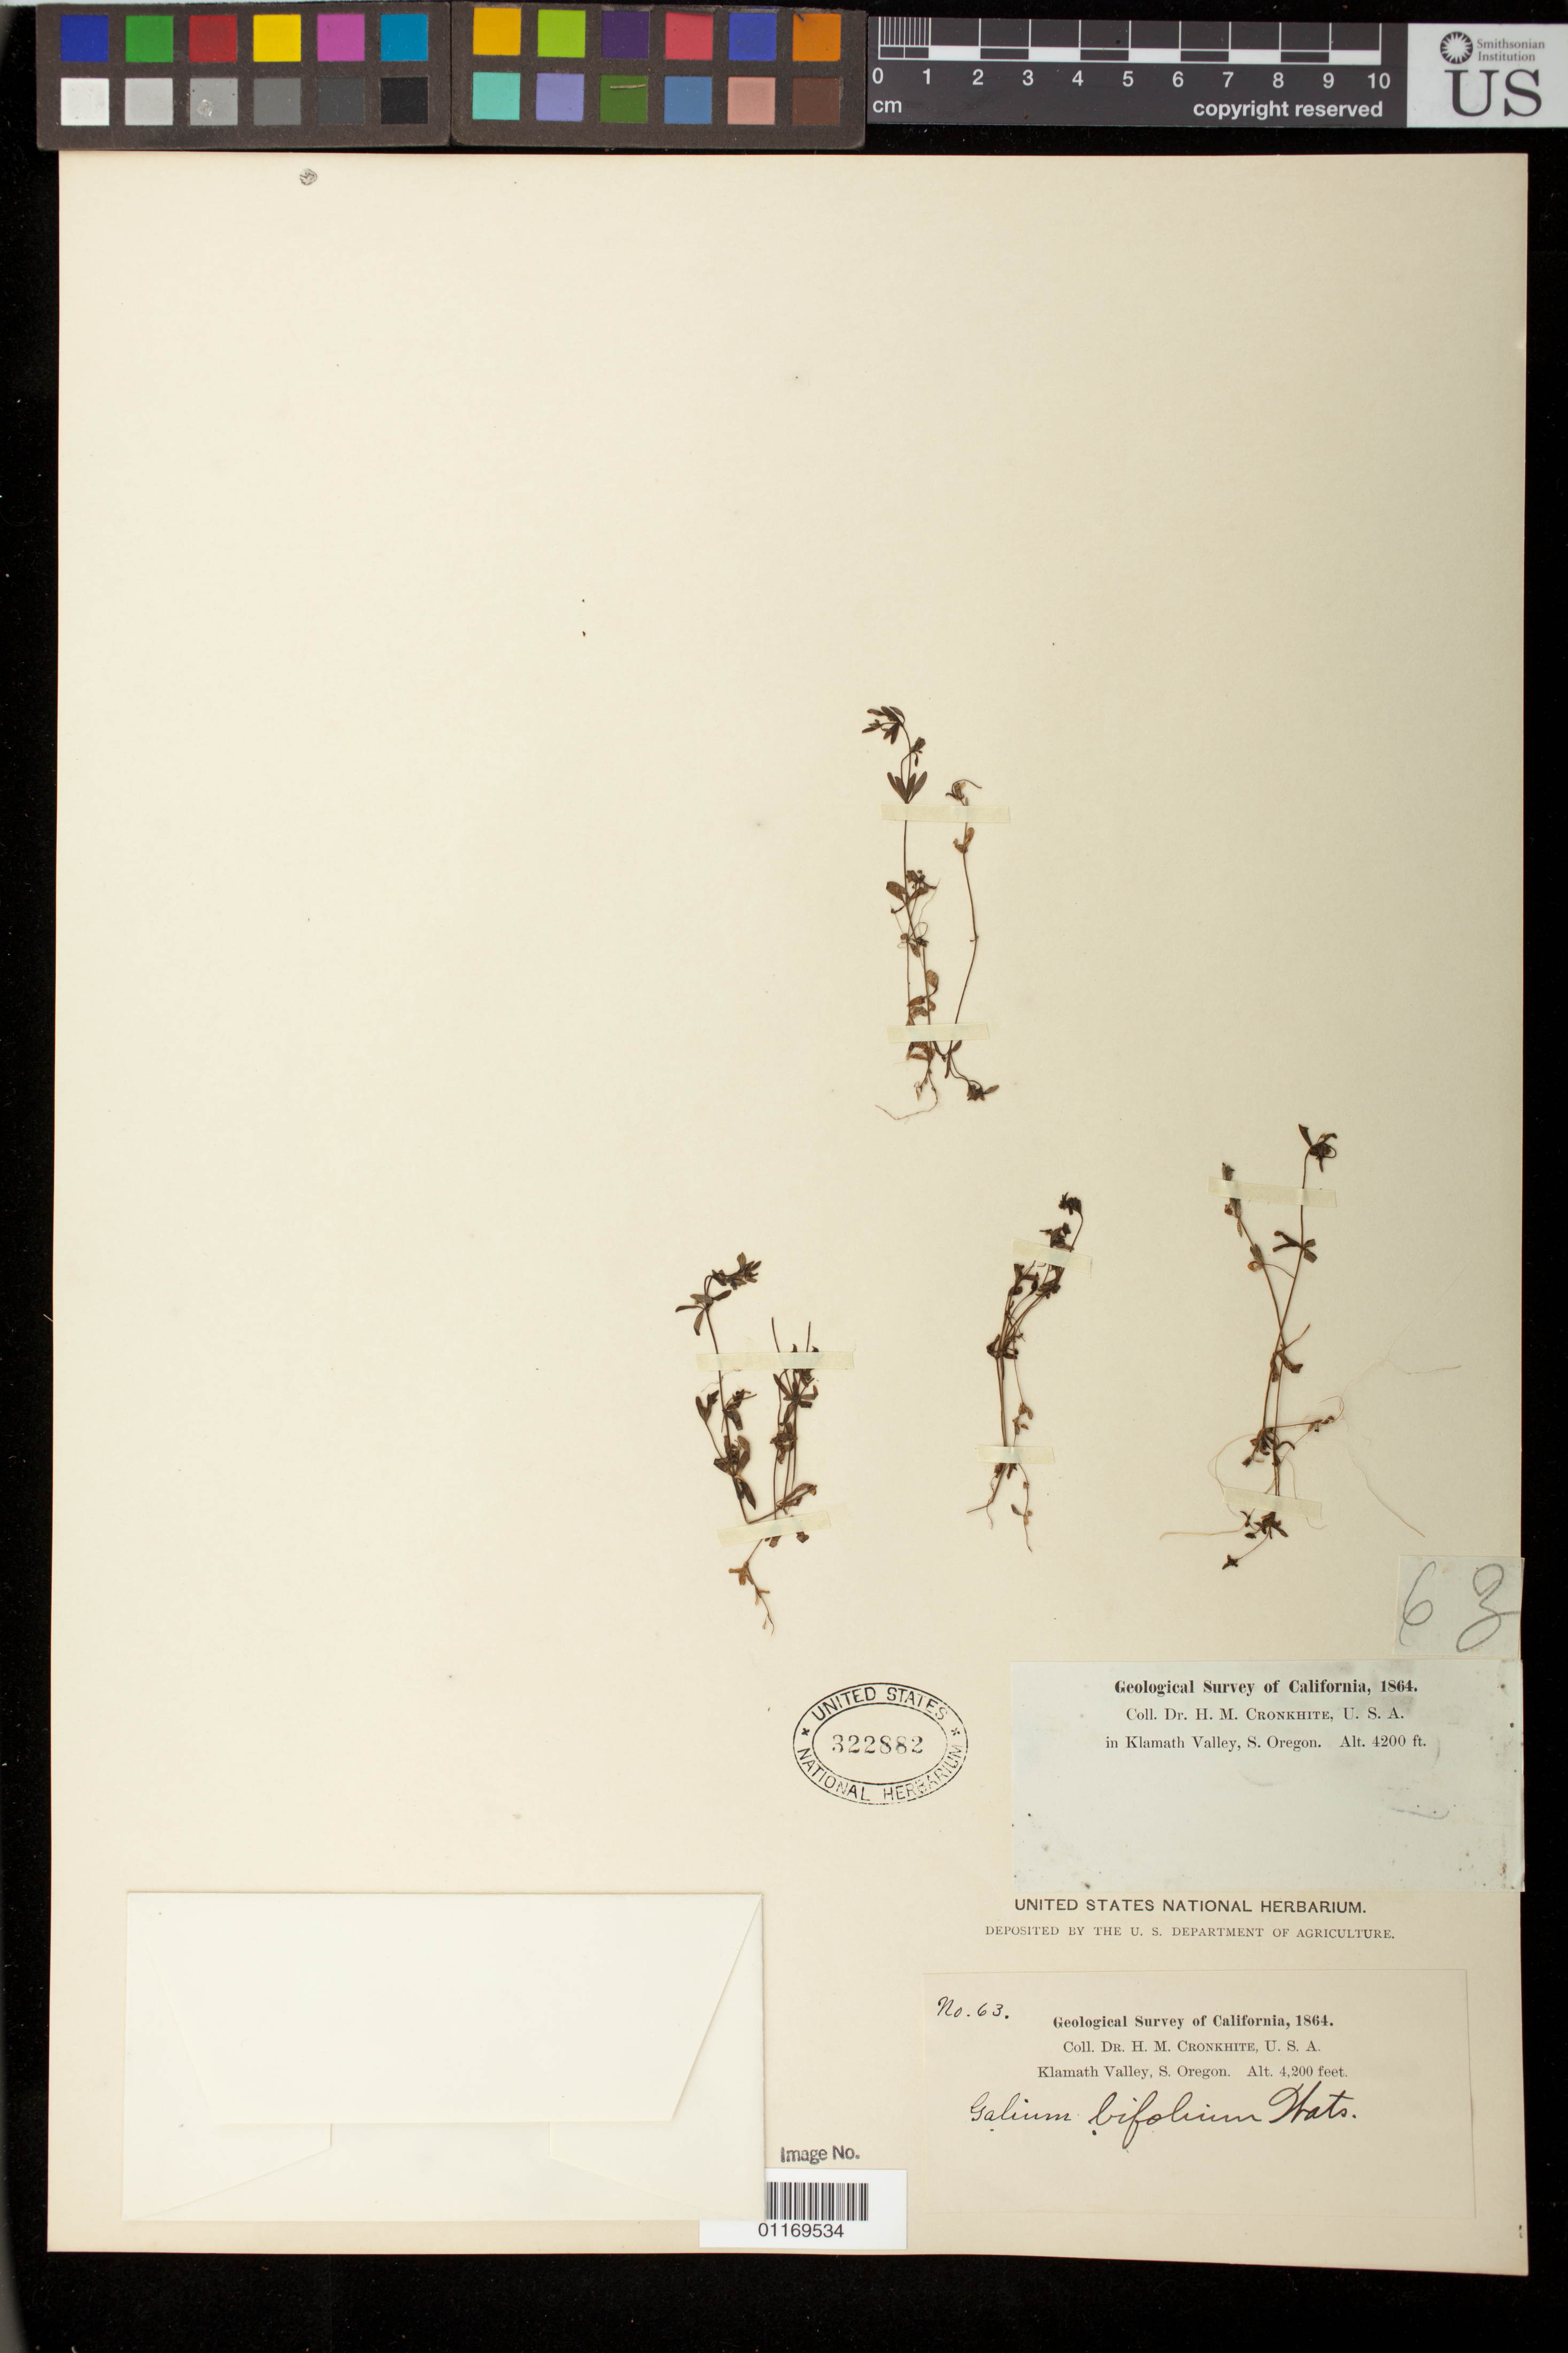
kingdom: Plantae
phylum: Tracheophyta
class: Magnoliopsida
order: Gentianales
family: Rubiaceae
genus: Galium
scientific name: Galium bifolium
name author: S. Watson in C. King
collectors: H. M. Cronkhite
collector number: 63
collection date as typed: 1864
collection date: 1864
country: United States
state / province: Oregon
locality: Klamath Valley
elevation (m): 1280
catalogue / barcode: US 322882